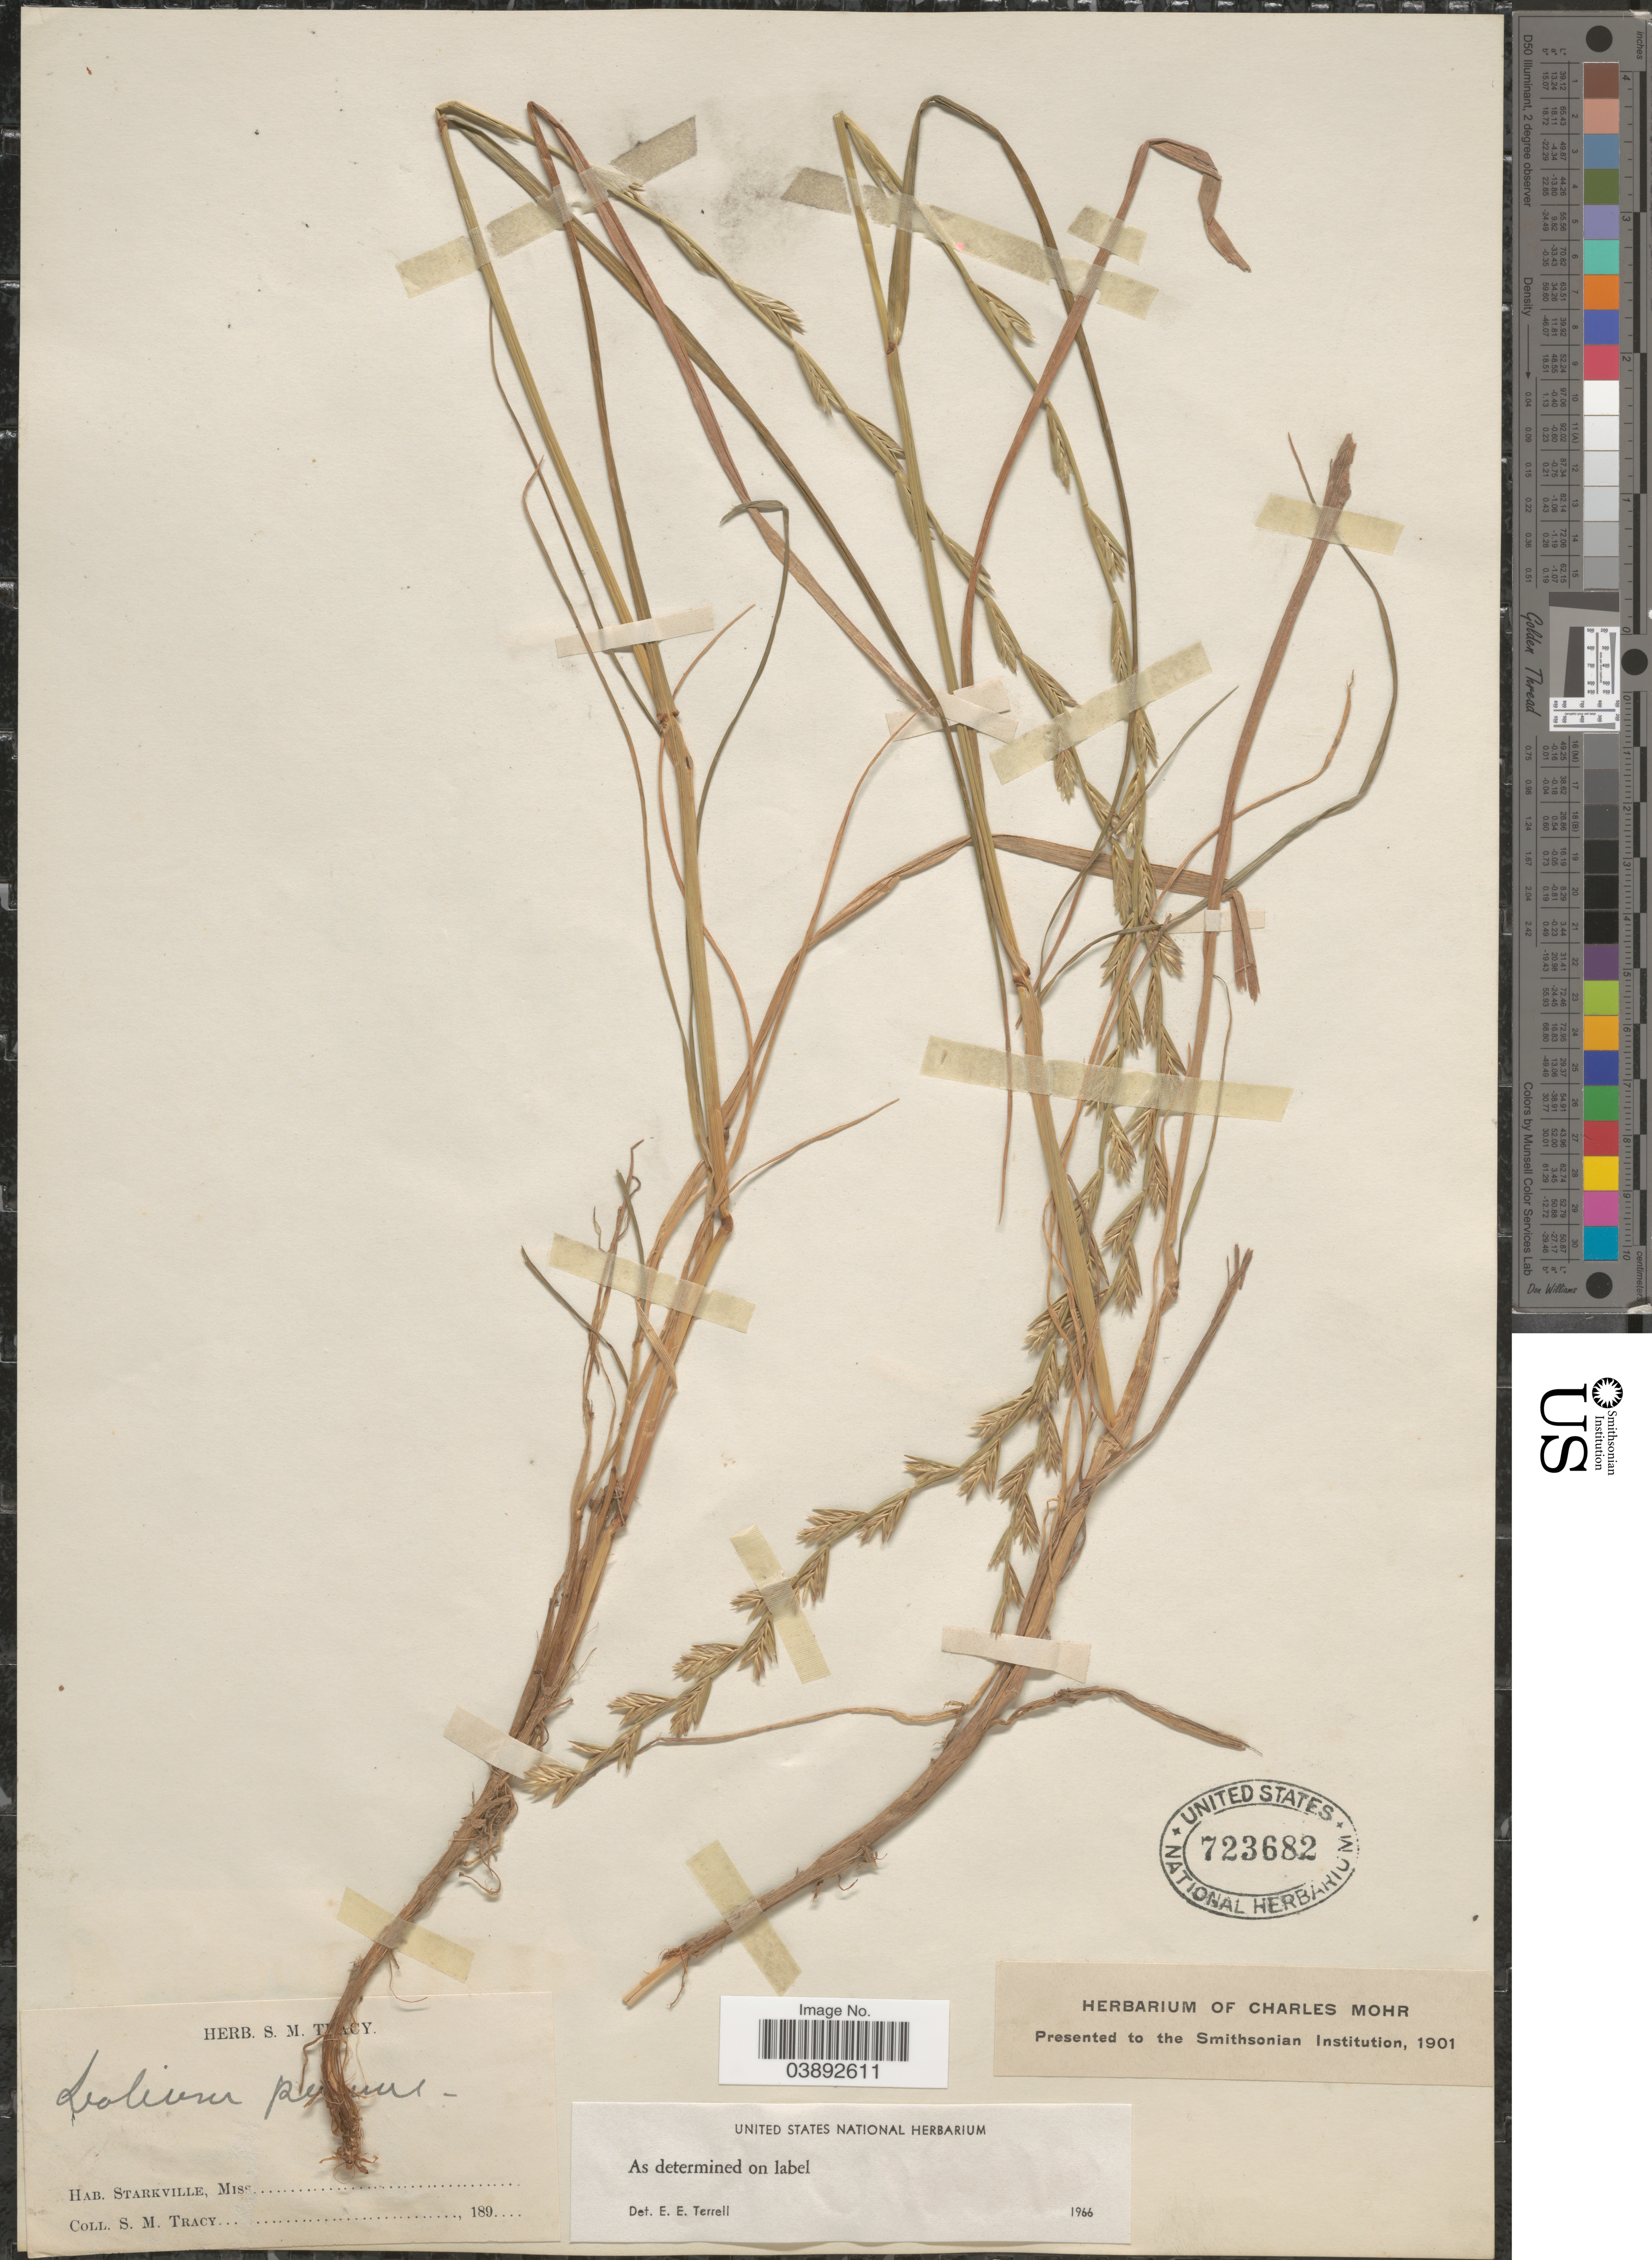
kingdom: Plantae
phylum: Tracheophyta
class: Liliopsida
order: Poales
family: Poaceae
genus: Lolium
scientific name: Lolium perenne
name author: L.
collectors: S. M. Tracy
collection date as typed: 189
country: United States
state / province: Mississippi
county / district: Oktibbeha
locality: Starkville.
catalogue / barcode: US 723682